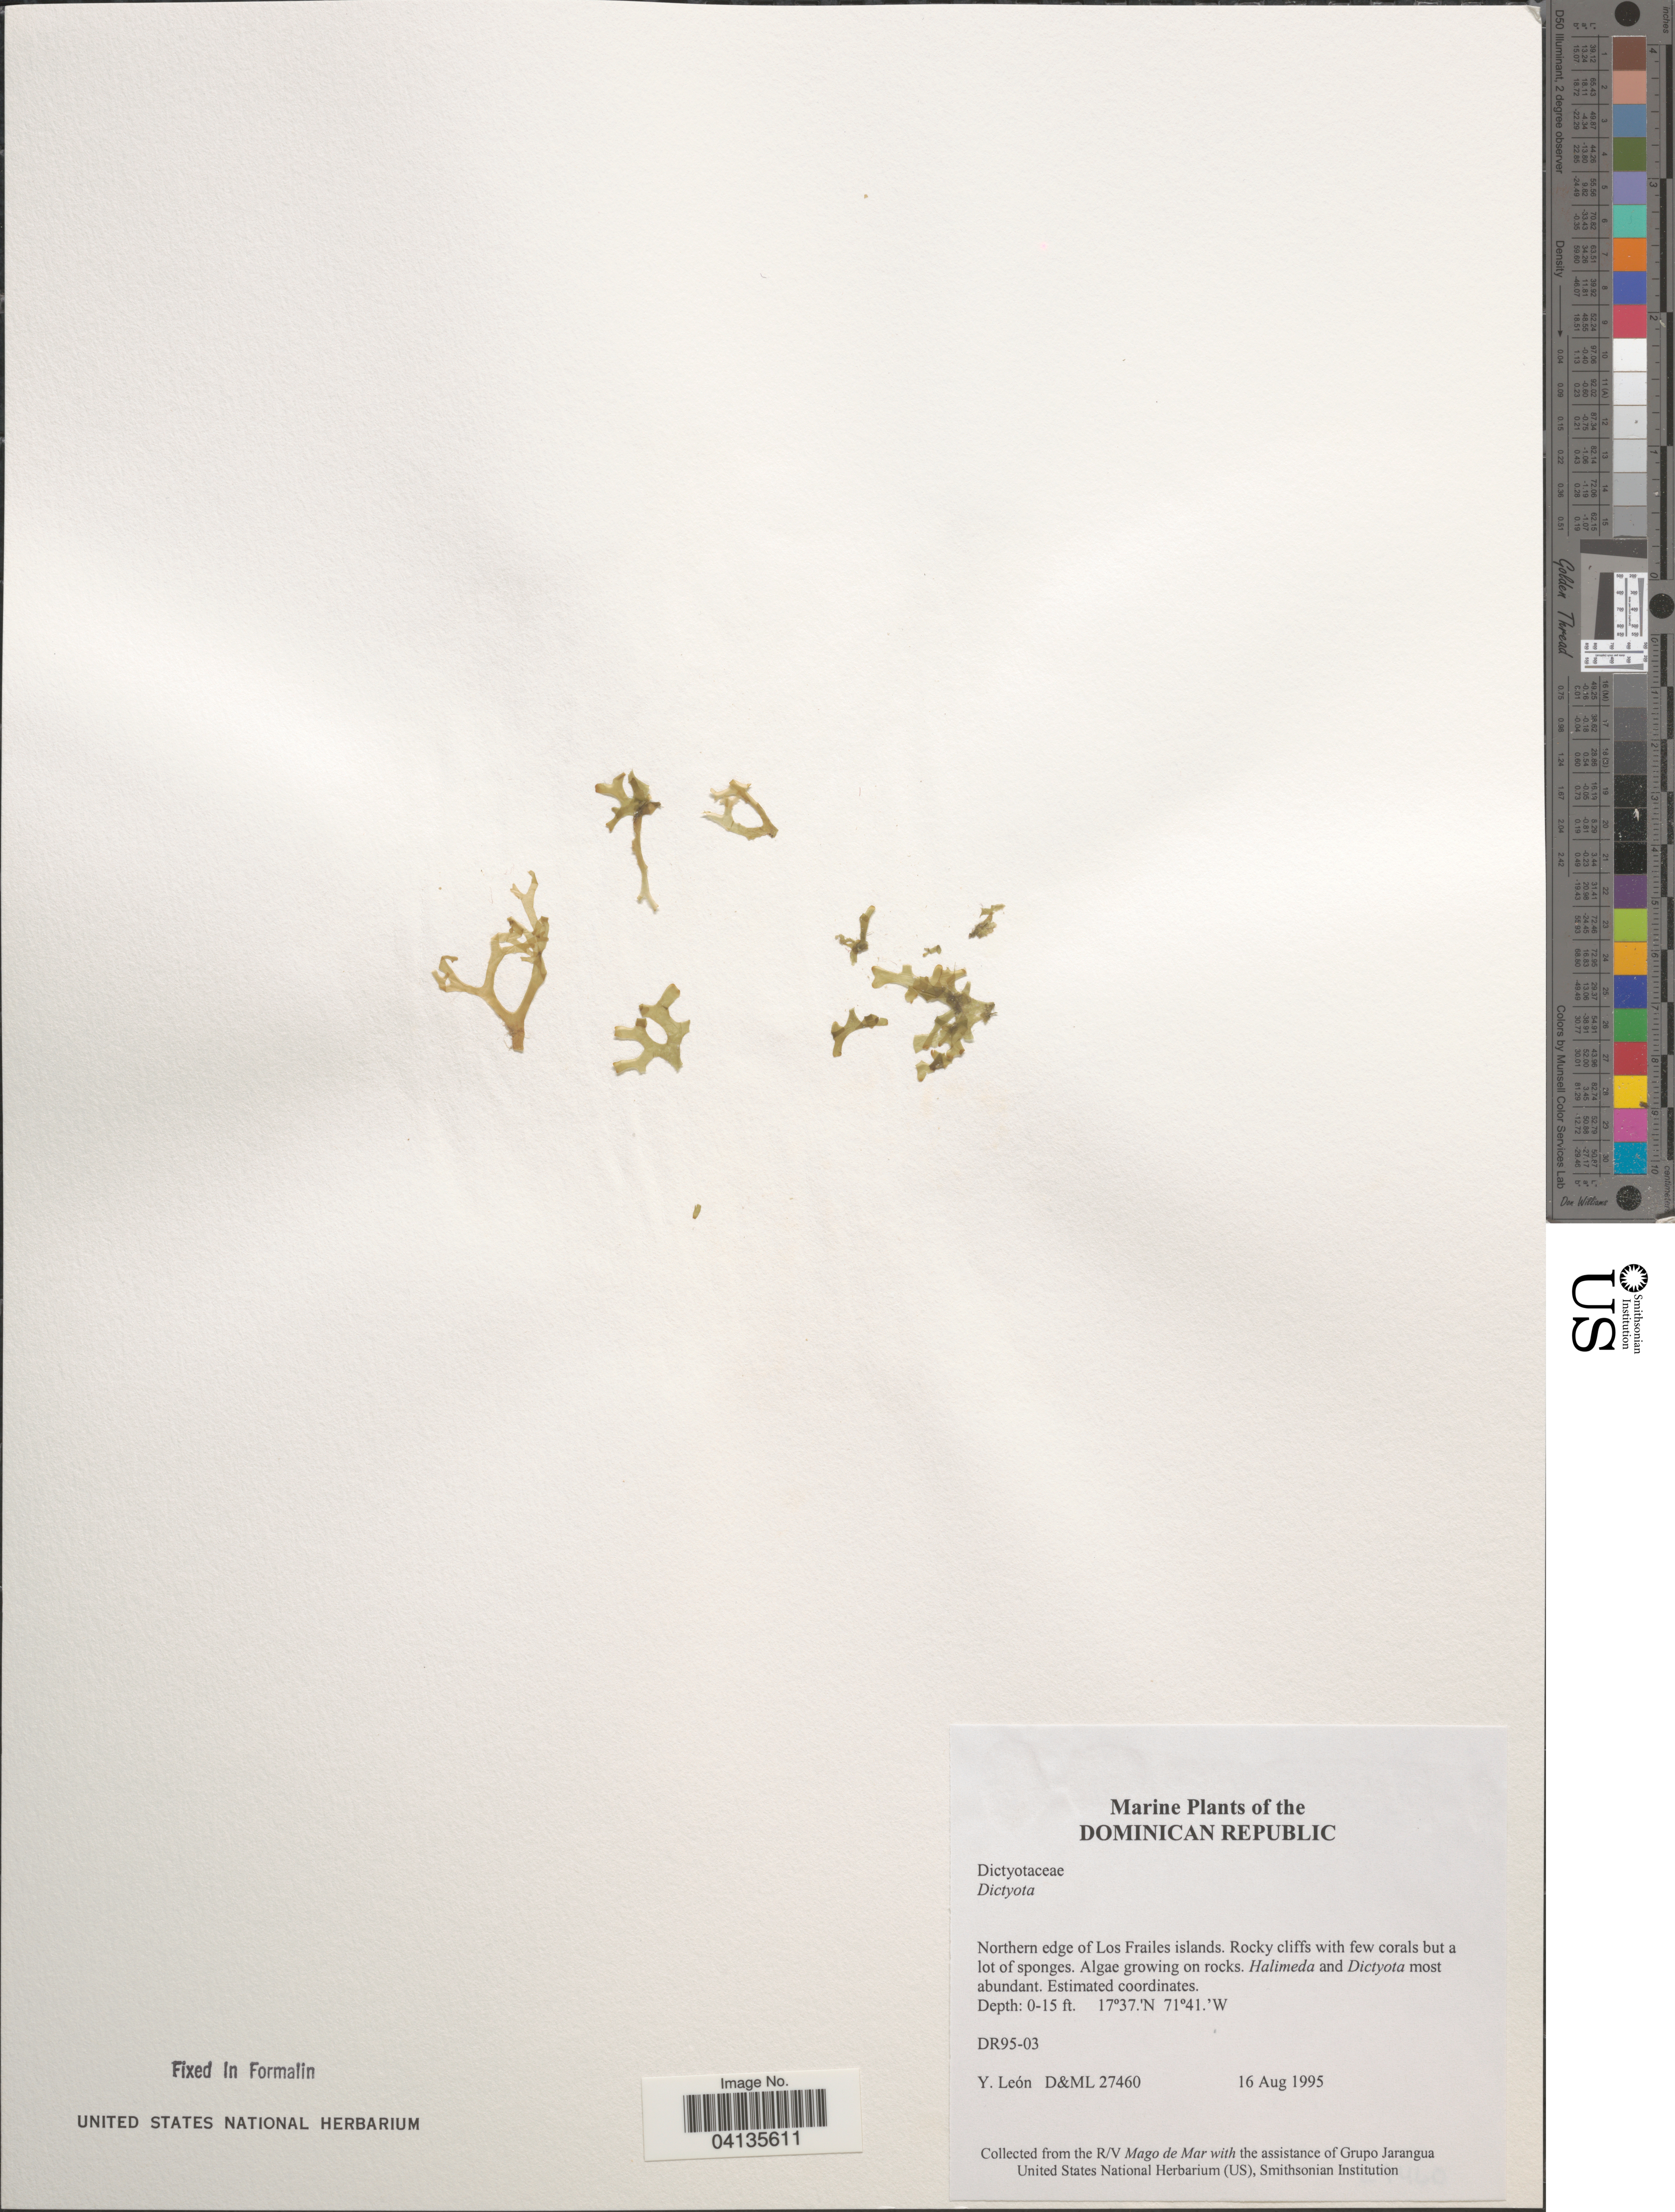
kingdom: Chromista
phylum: Ochrophyta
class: Phaeophyceae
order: Dictyotales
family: Dictyotaceae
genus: Dictyota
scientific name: Dictyota sp.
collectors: Y. León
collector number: D&ML27460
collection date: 1995-08-16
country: Dominican Republic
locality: Northern edge of Los Frailes islands.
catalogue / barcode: US 238532